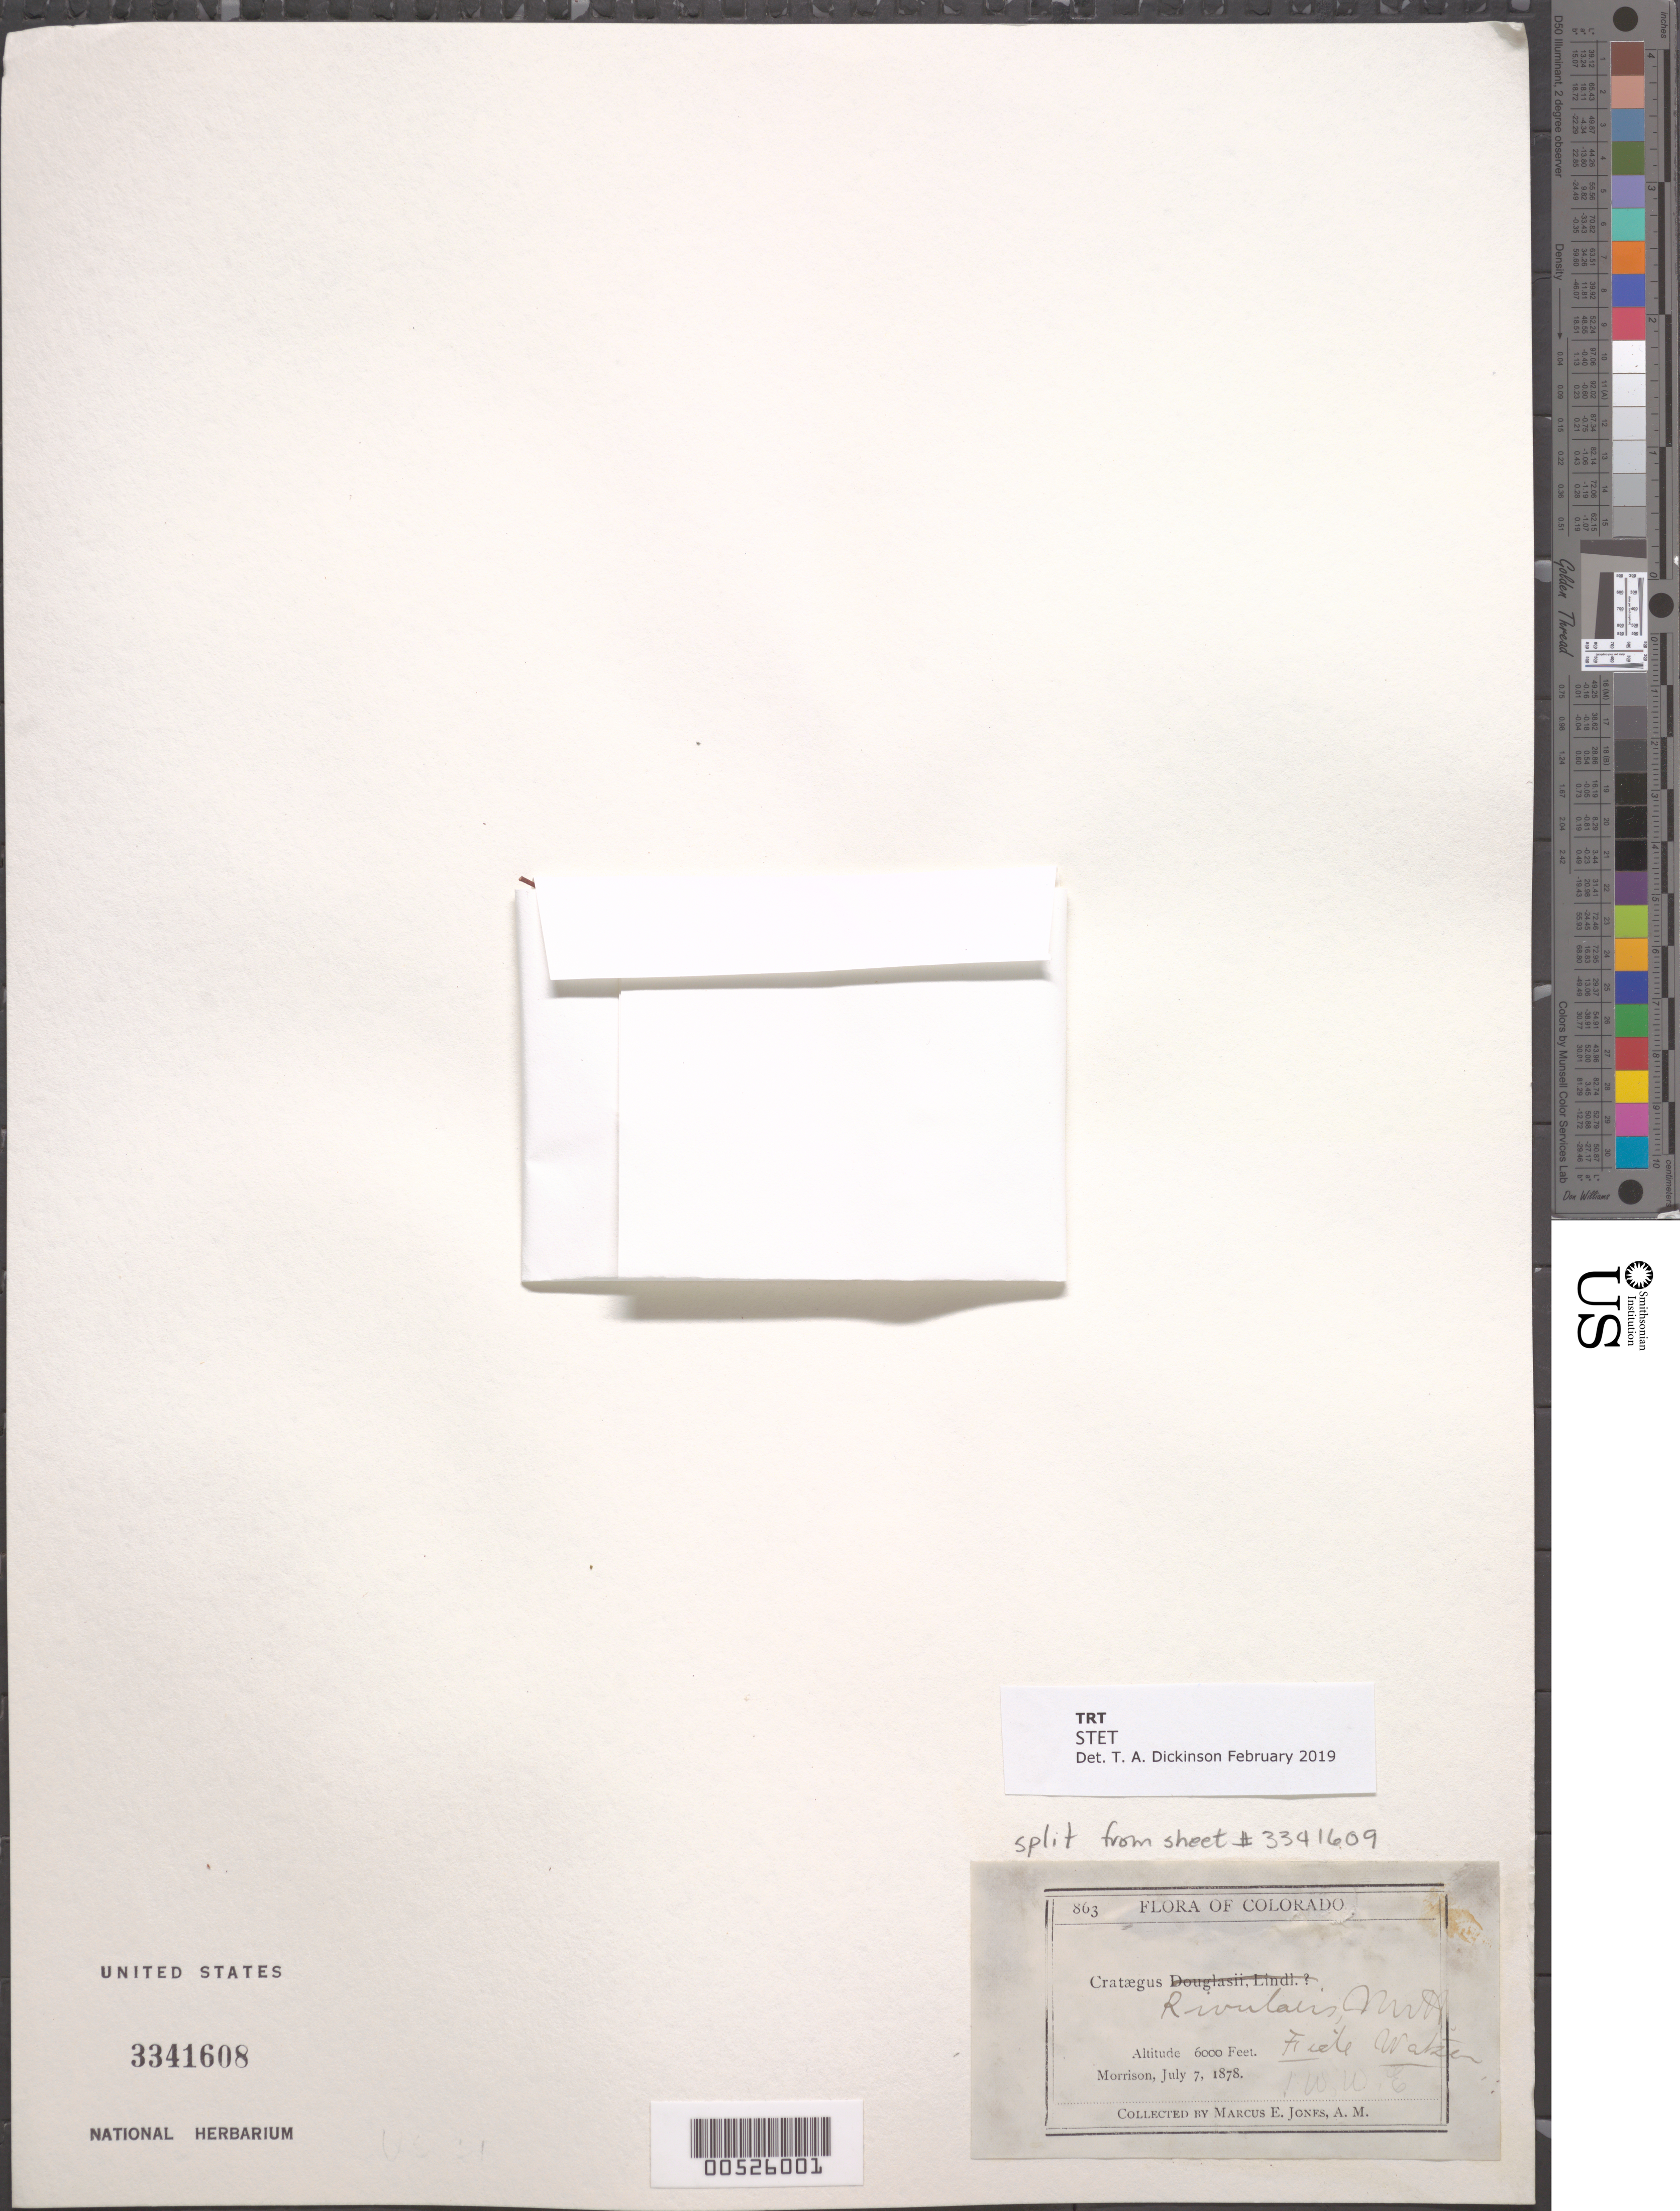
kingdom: Plantae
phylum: Tracheophyta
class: Magnoliopsida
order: Rosales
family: Rosaceae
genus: Crataegus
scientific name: Crataegus saligna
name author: Greene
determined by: Phipps, James B., (UWO), University of Western Ontario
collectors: M. E. Jones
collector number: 863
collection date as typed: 07 Jul 1878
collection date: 1878-07-07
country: United States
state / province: Colorado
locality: Morrison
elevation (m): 1828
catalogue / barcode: US 3341608